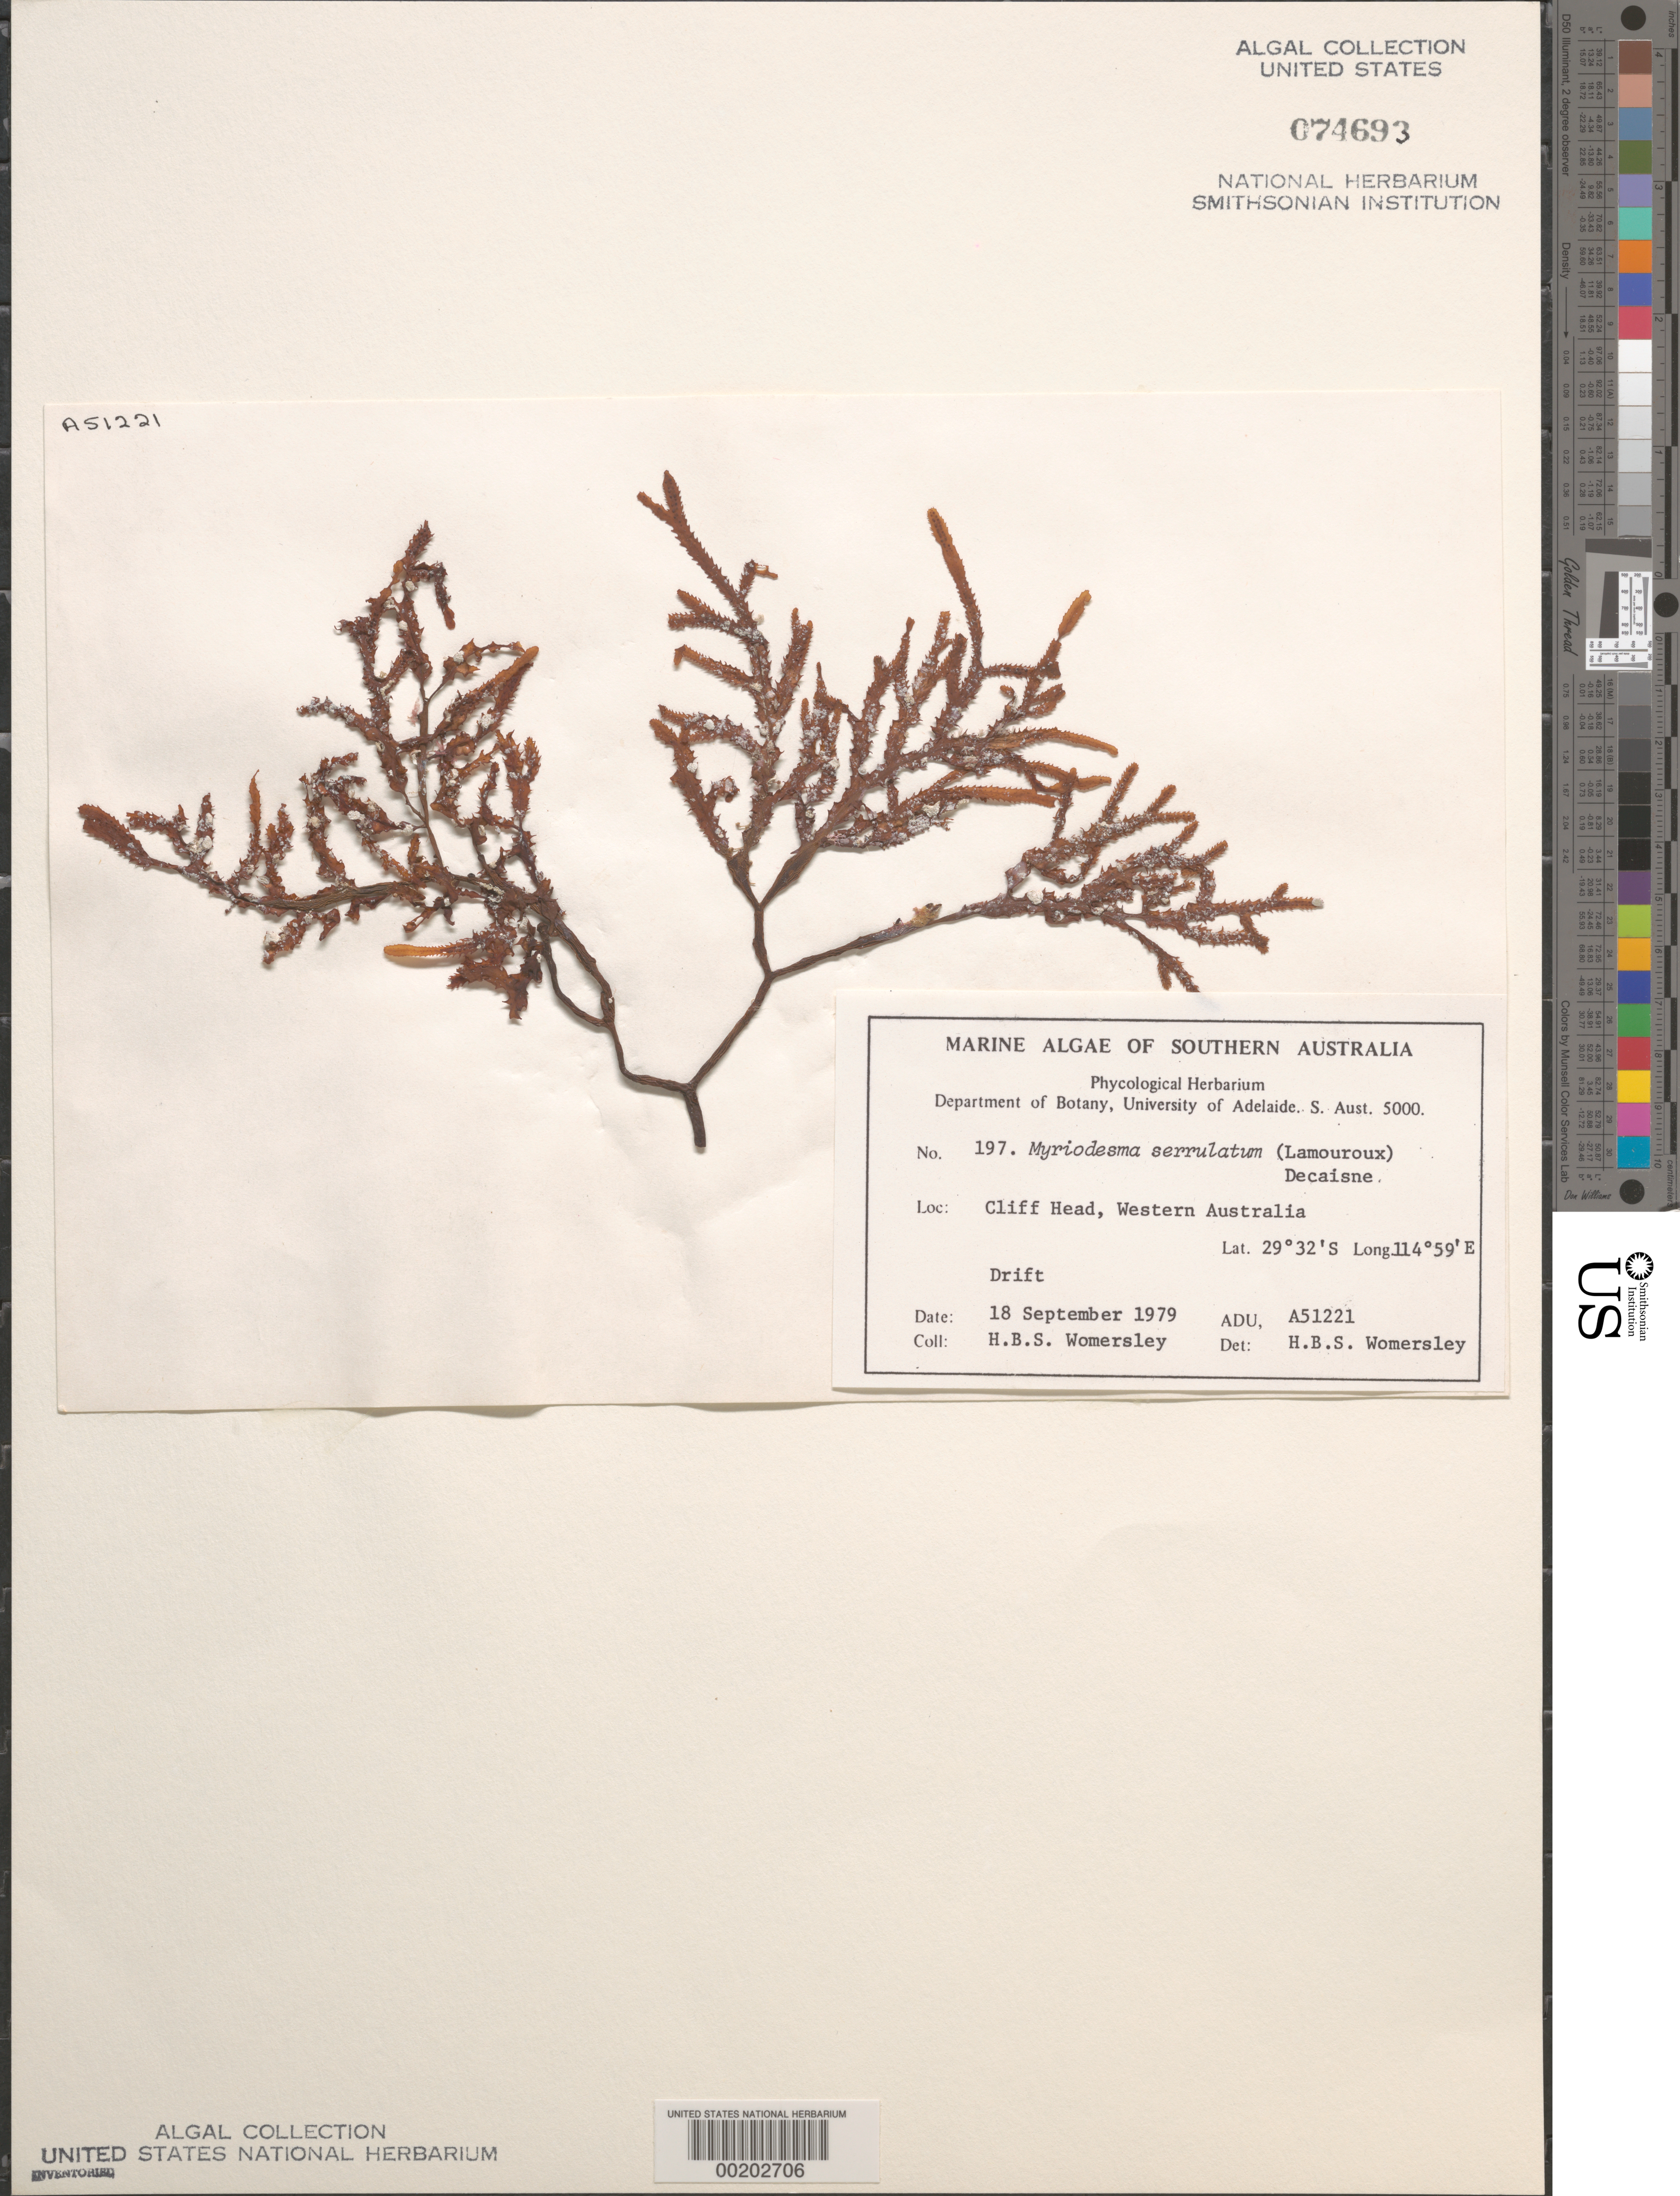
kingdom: Chromista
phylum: Ochrophyta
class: Phaeophyceae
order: Fucales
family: Sargassaceae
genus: Myriodesma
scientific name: Myriodesma serrulatum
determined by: Womersley, H. B. S.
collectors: H. B. S. Womersley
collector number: ADU A51221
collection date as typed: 18 Sep 1979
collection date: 1979-09-18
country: Australia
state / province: Western Australia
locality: Cliff Head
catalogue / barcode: US 74693